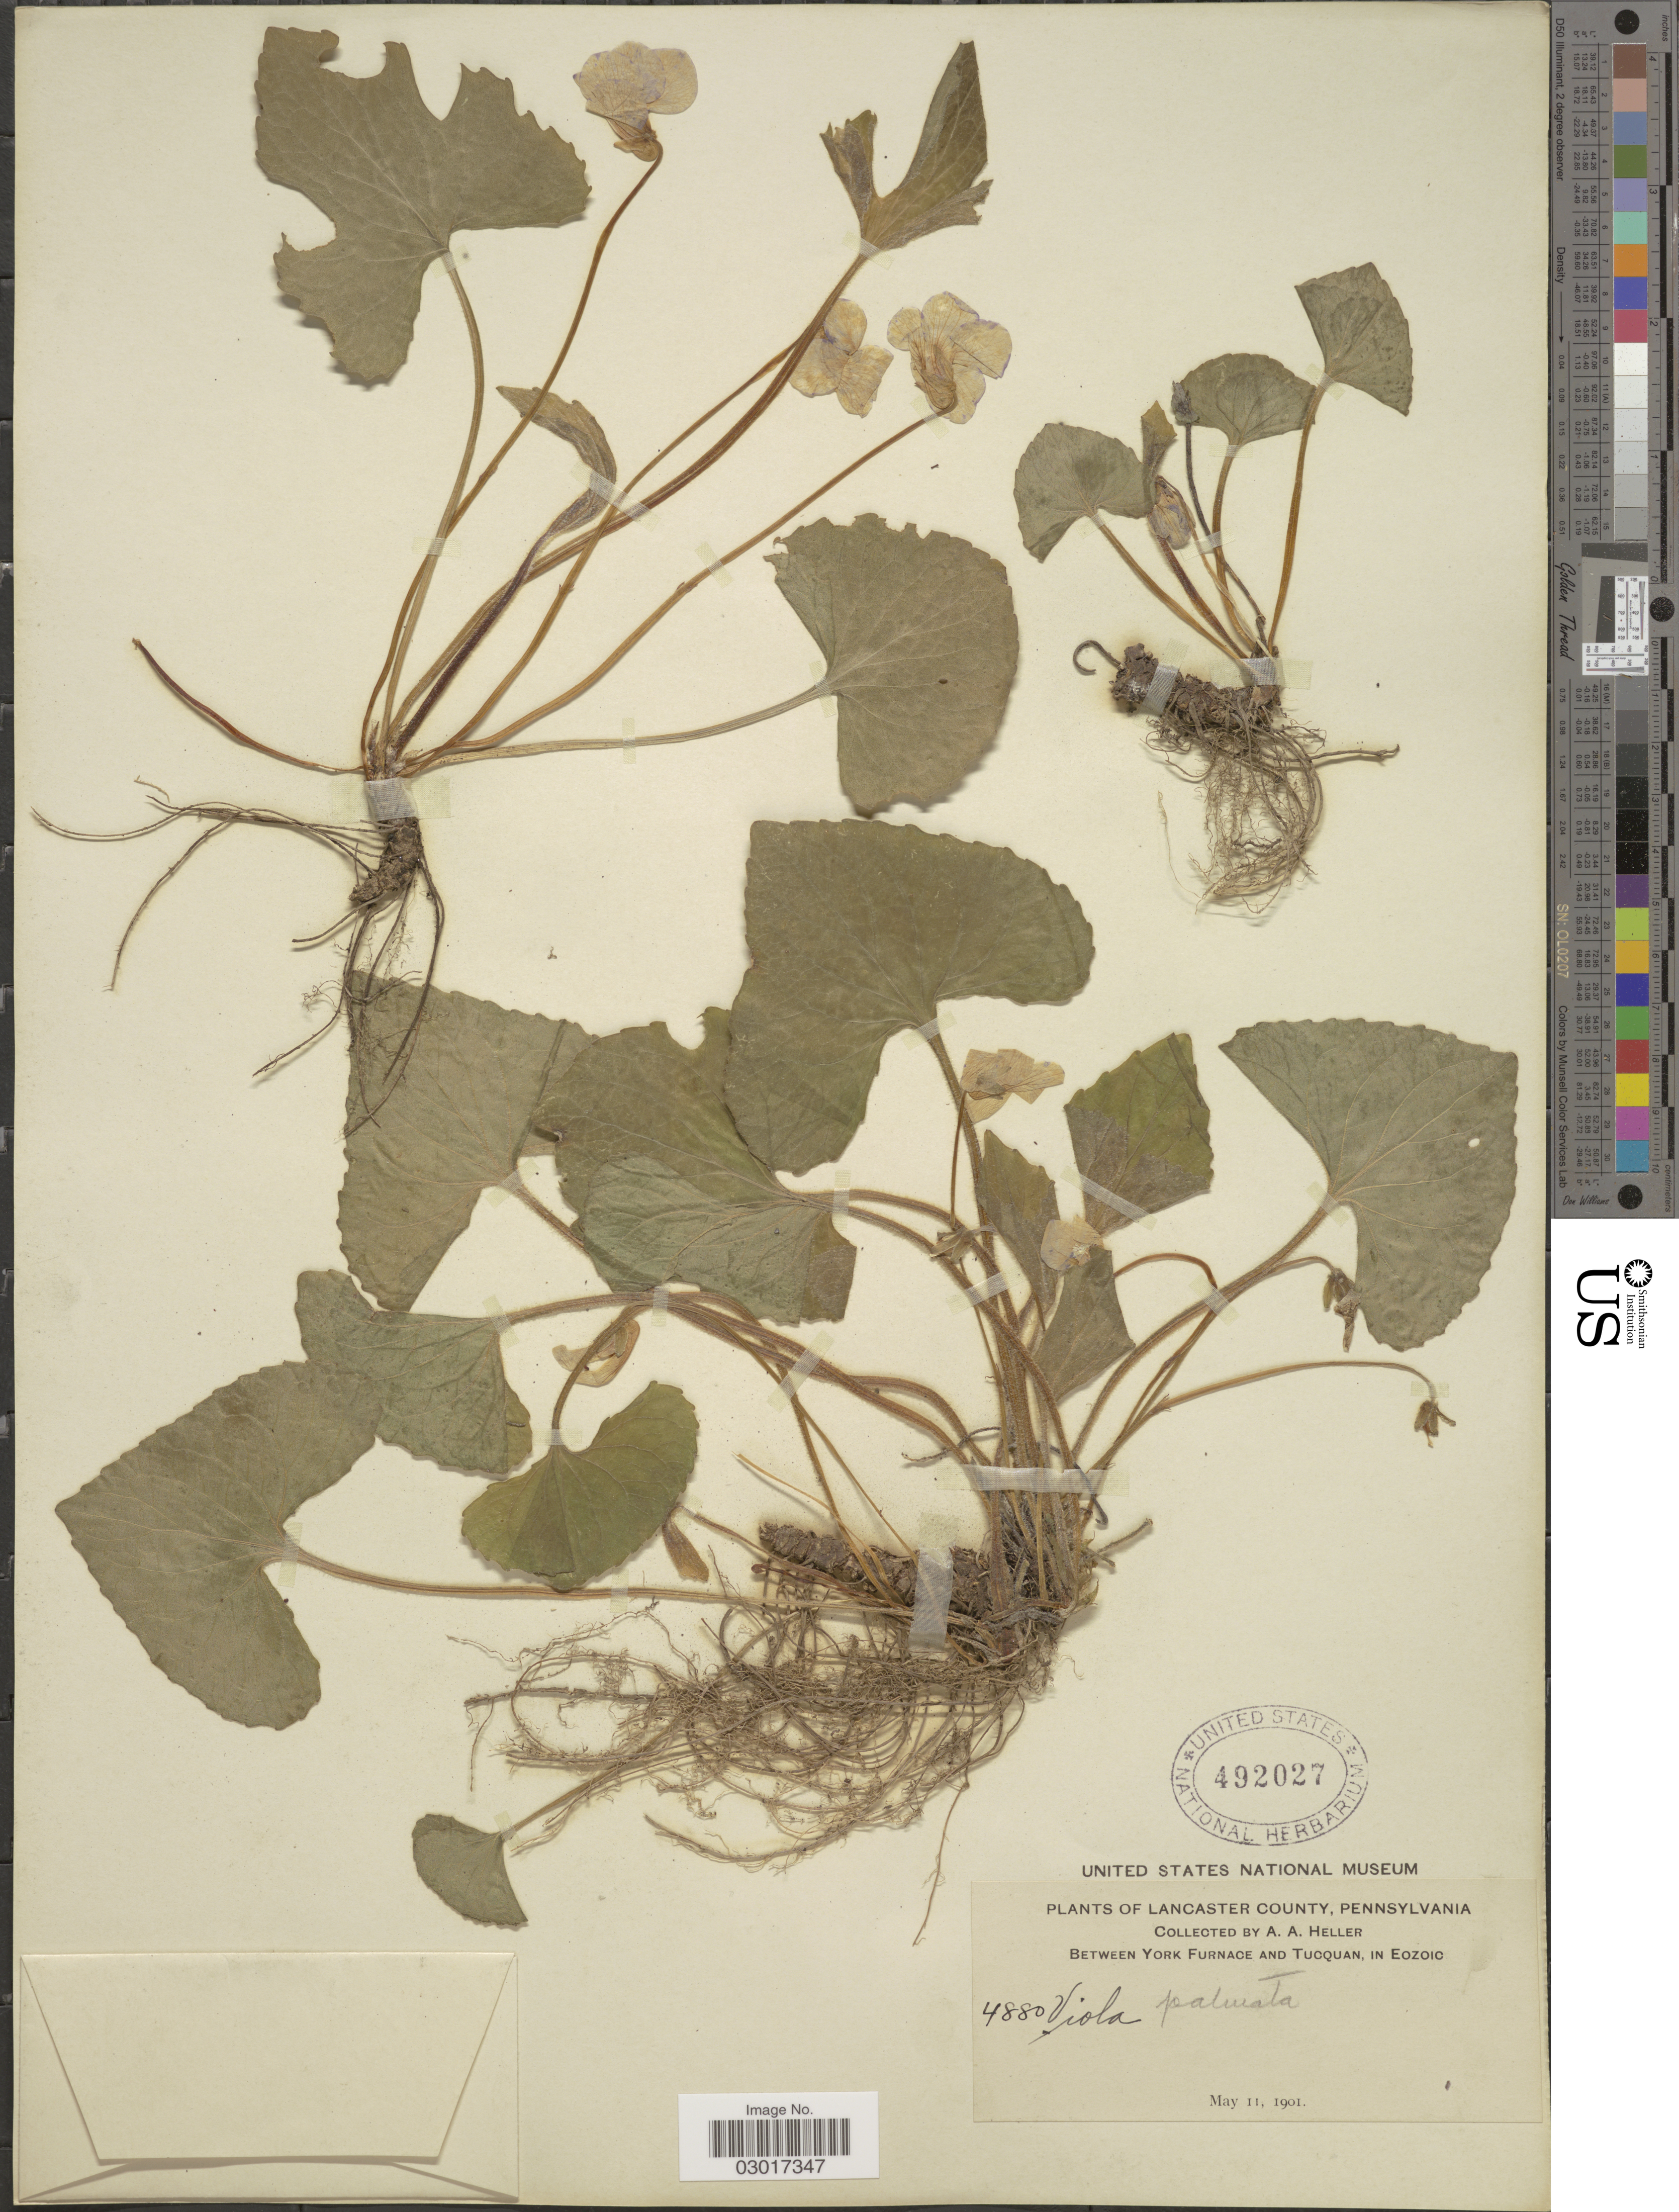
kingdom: Plantae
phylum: Tracheophyta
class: Magnoliopsida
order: Malpighiales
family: Violaceae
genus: Viola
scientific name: Viola triloba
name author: Schwein.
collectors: A. A. Heller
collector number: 4880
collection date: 1901-05-11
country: United States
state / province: Pennsylvania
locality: Lancaster County, Between York Furnace and Tucquan, in Eozoic.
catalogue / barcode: US 492027